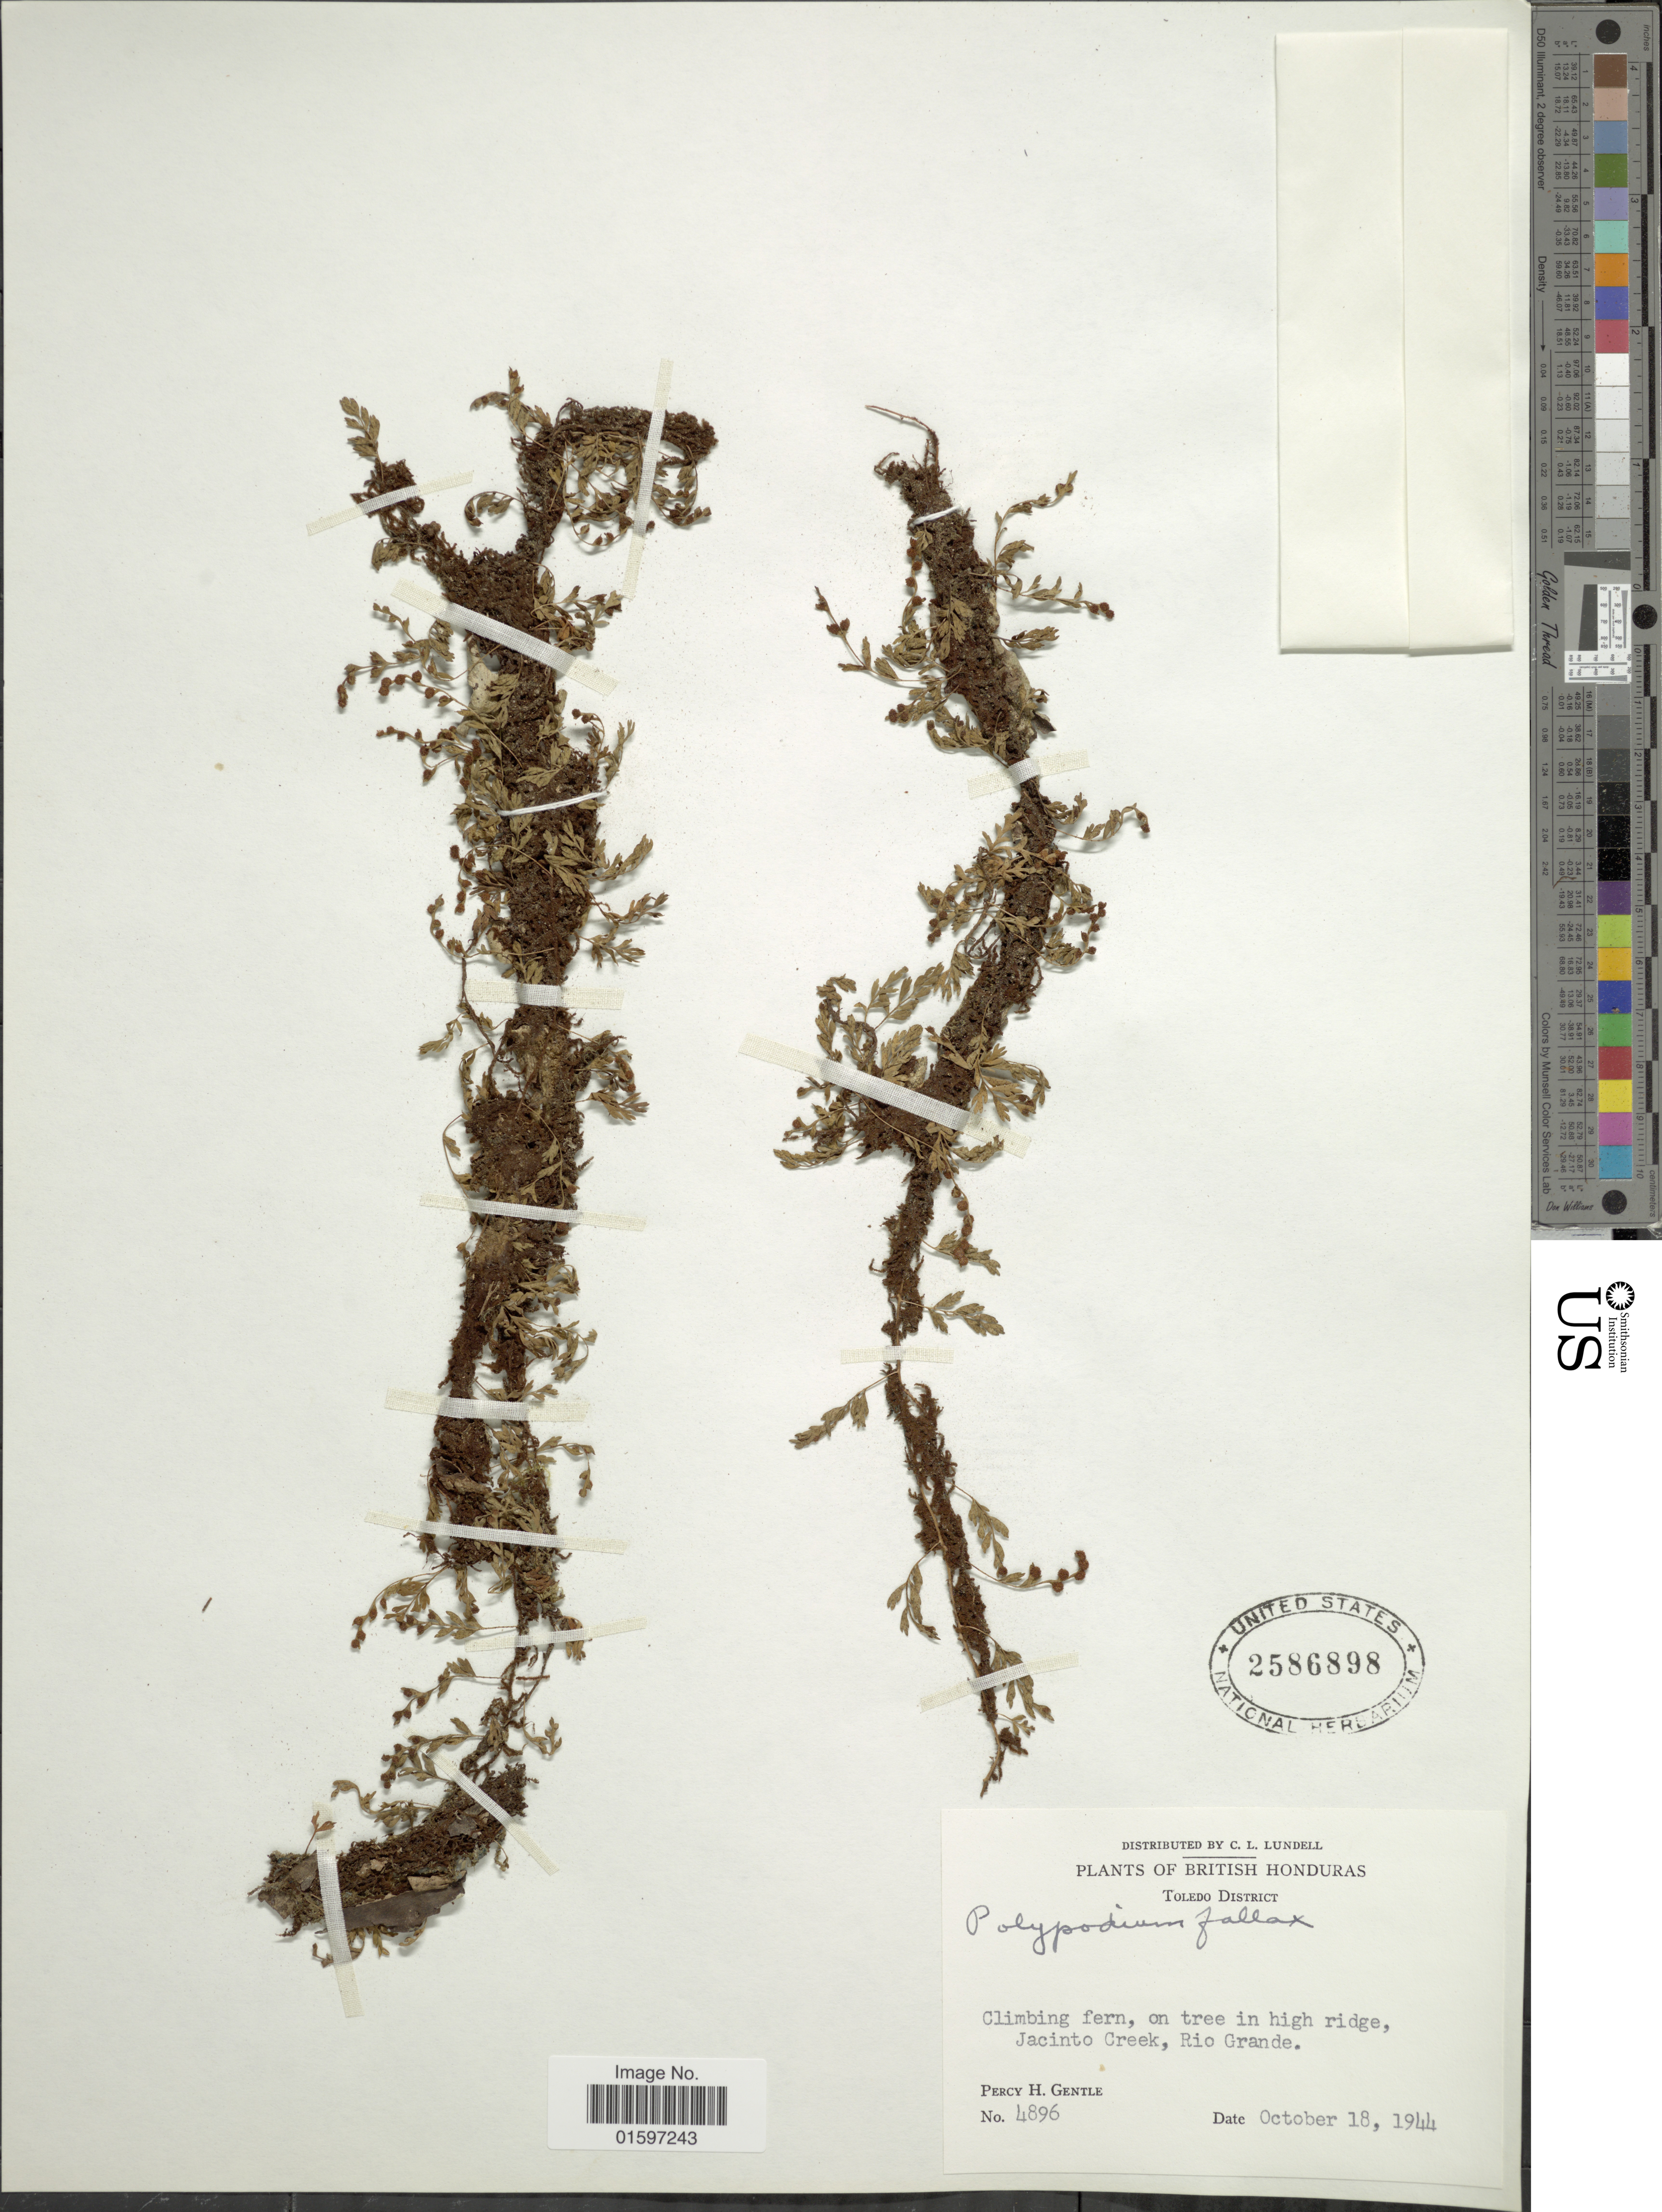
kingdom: Plantae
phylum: Tracheophyta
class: Polypodiopsida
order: Polypodiales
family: Polypodiaceae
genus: Pleopeltis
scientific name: Pleopeltis fallax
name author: (Schltdl. & Cham.) Mickel & Beitel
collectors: P. H. Gentle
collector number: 4896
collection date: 1944-10-18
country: Belize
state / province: Toledo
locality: British Honduras, Toledo District, climbing fern, on tree in high ridge, Jacinto Creek, Rio Grande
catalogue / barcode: US 2586898